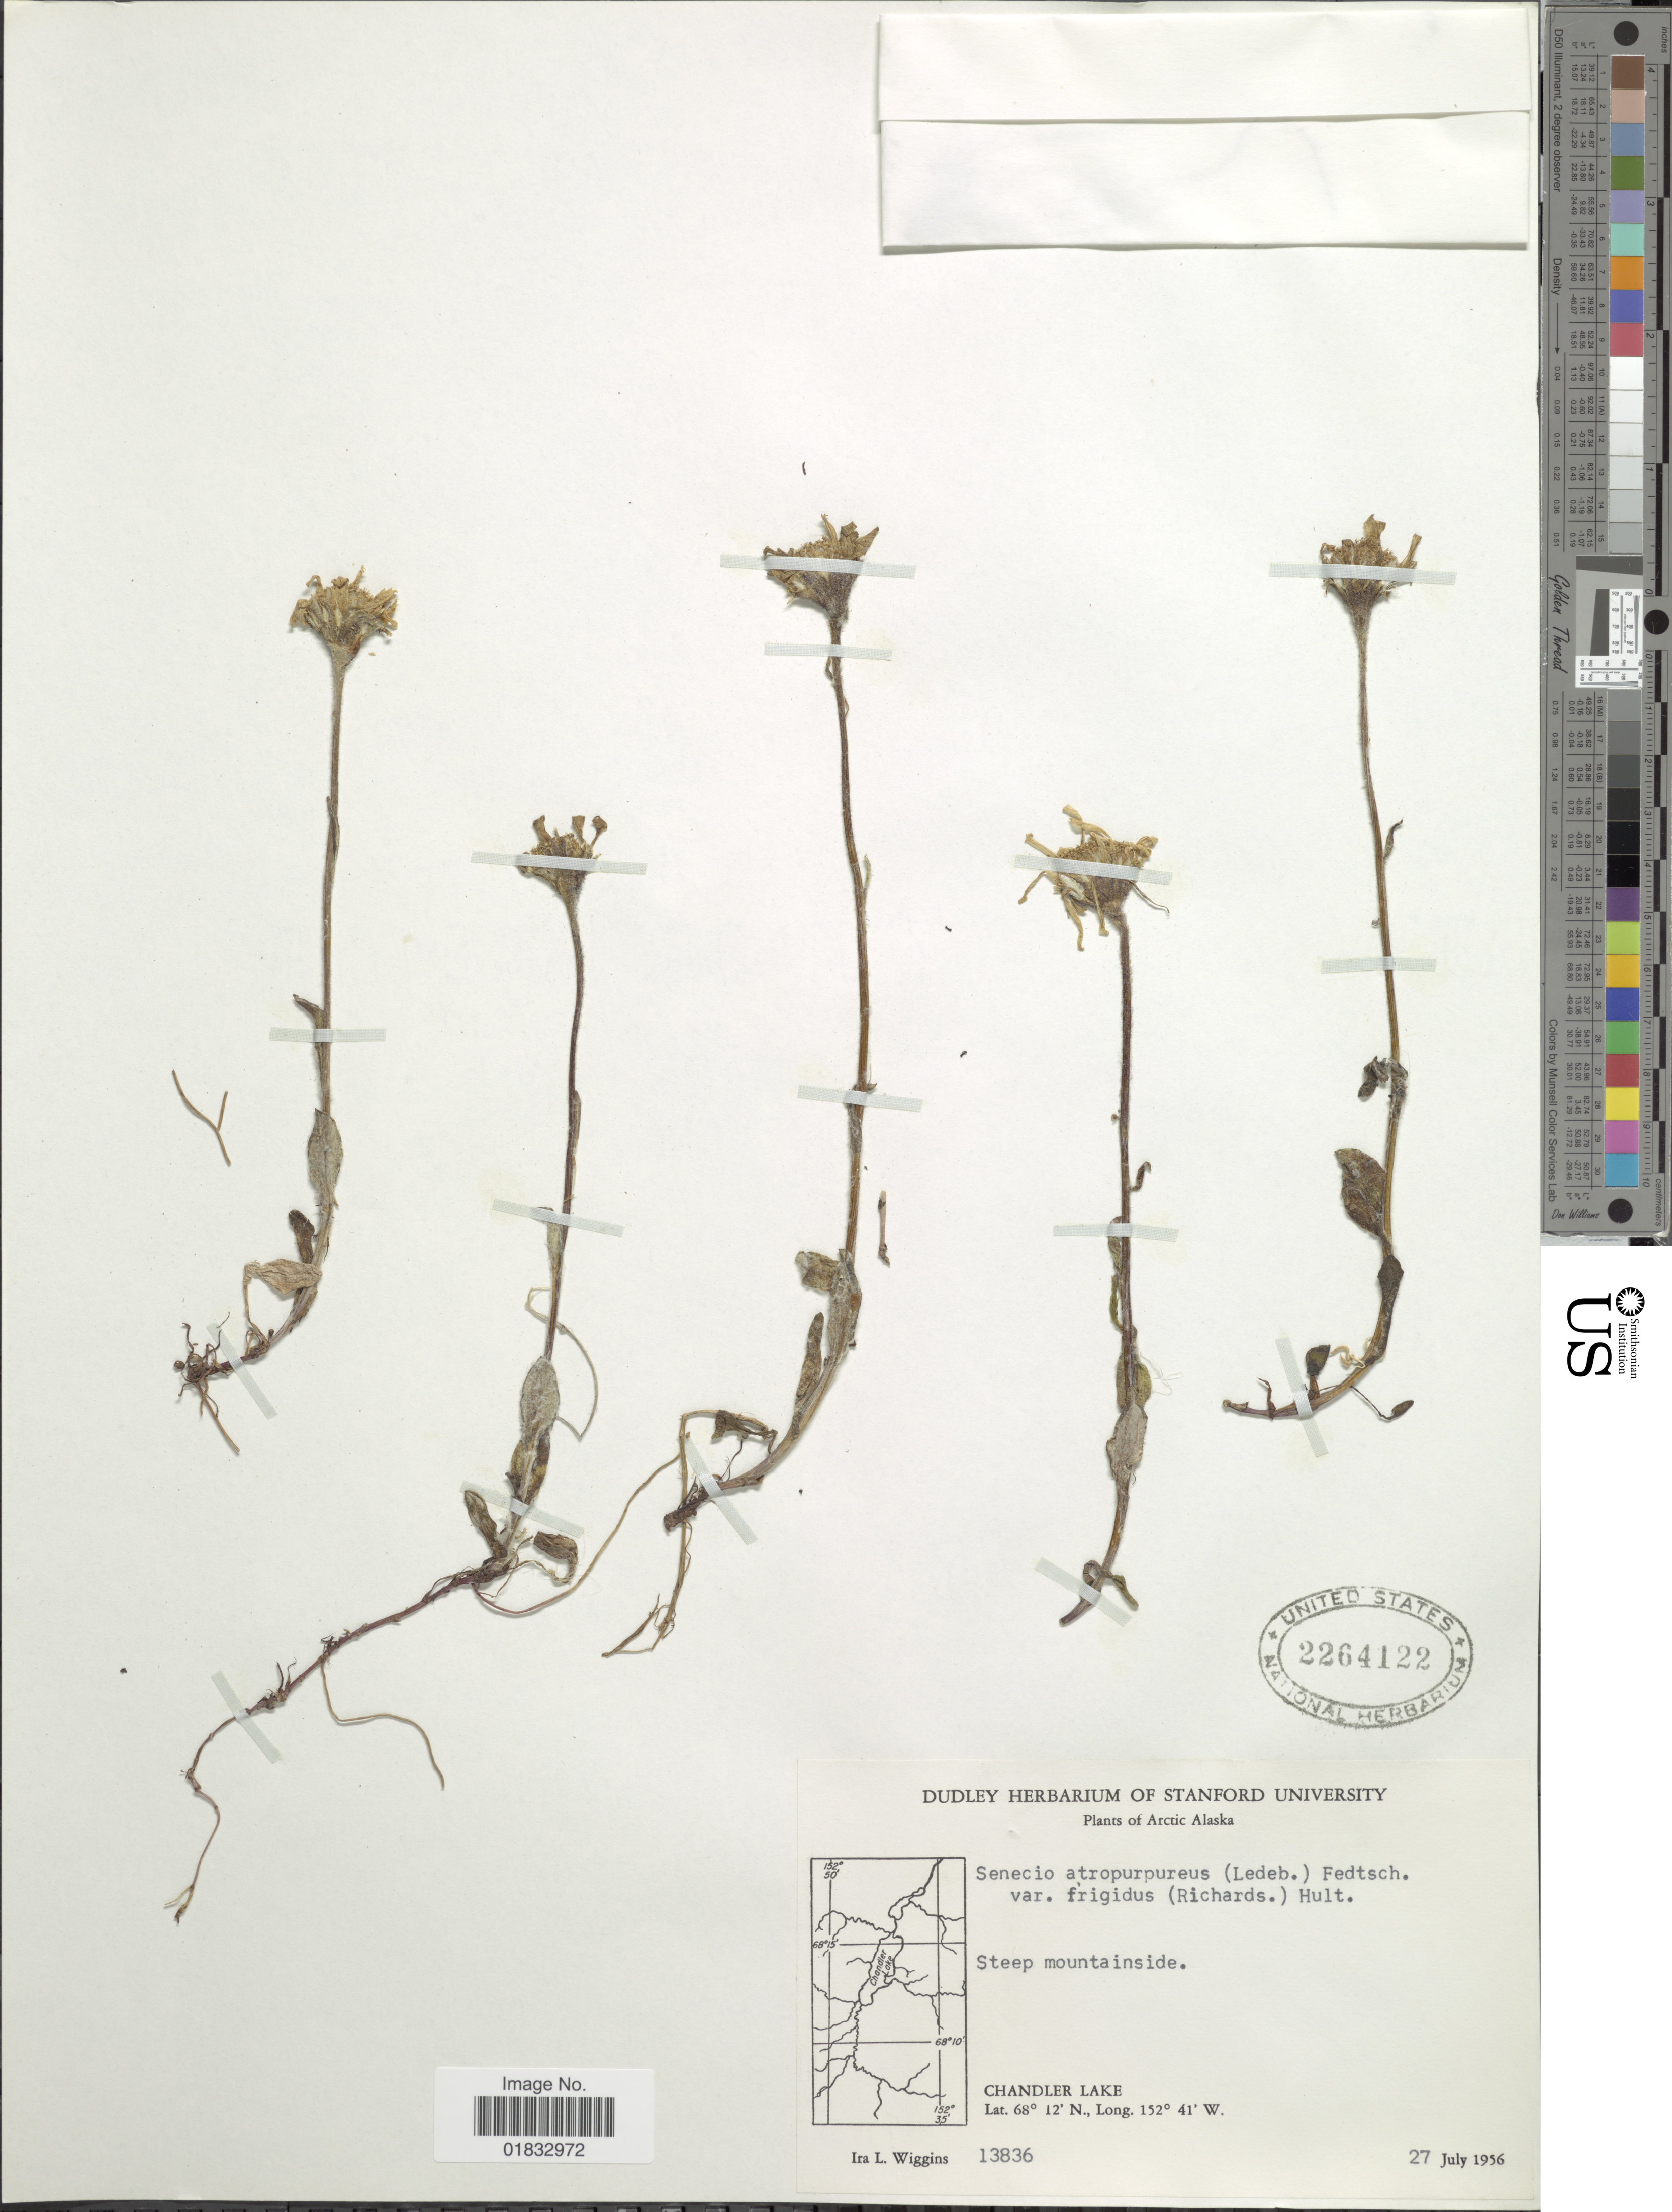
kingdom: Plantae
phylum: Tracheophyta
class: Magnoliopsida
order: Asterales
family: Asteraceae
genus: Tephroseris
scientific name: Tephroseris frigida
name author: (Richardson) Holub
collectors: I. L. Wiggins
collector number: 13836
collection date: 1956-07-27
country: United States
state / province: Alaska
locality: Arctic Alaska, Steep mountainside, Chandler Lake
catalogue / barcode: US 2264122